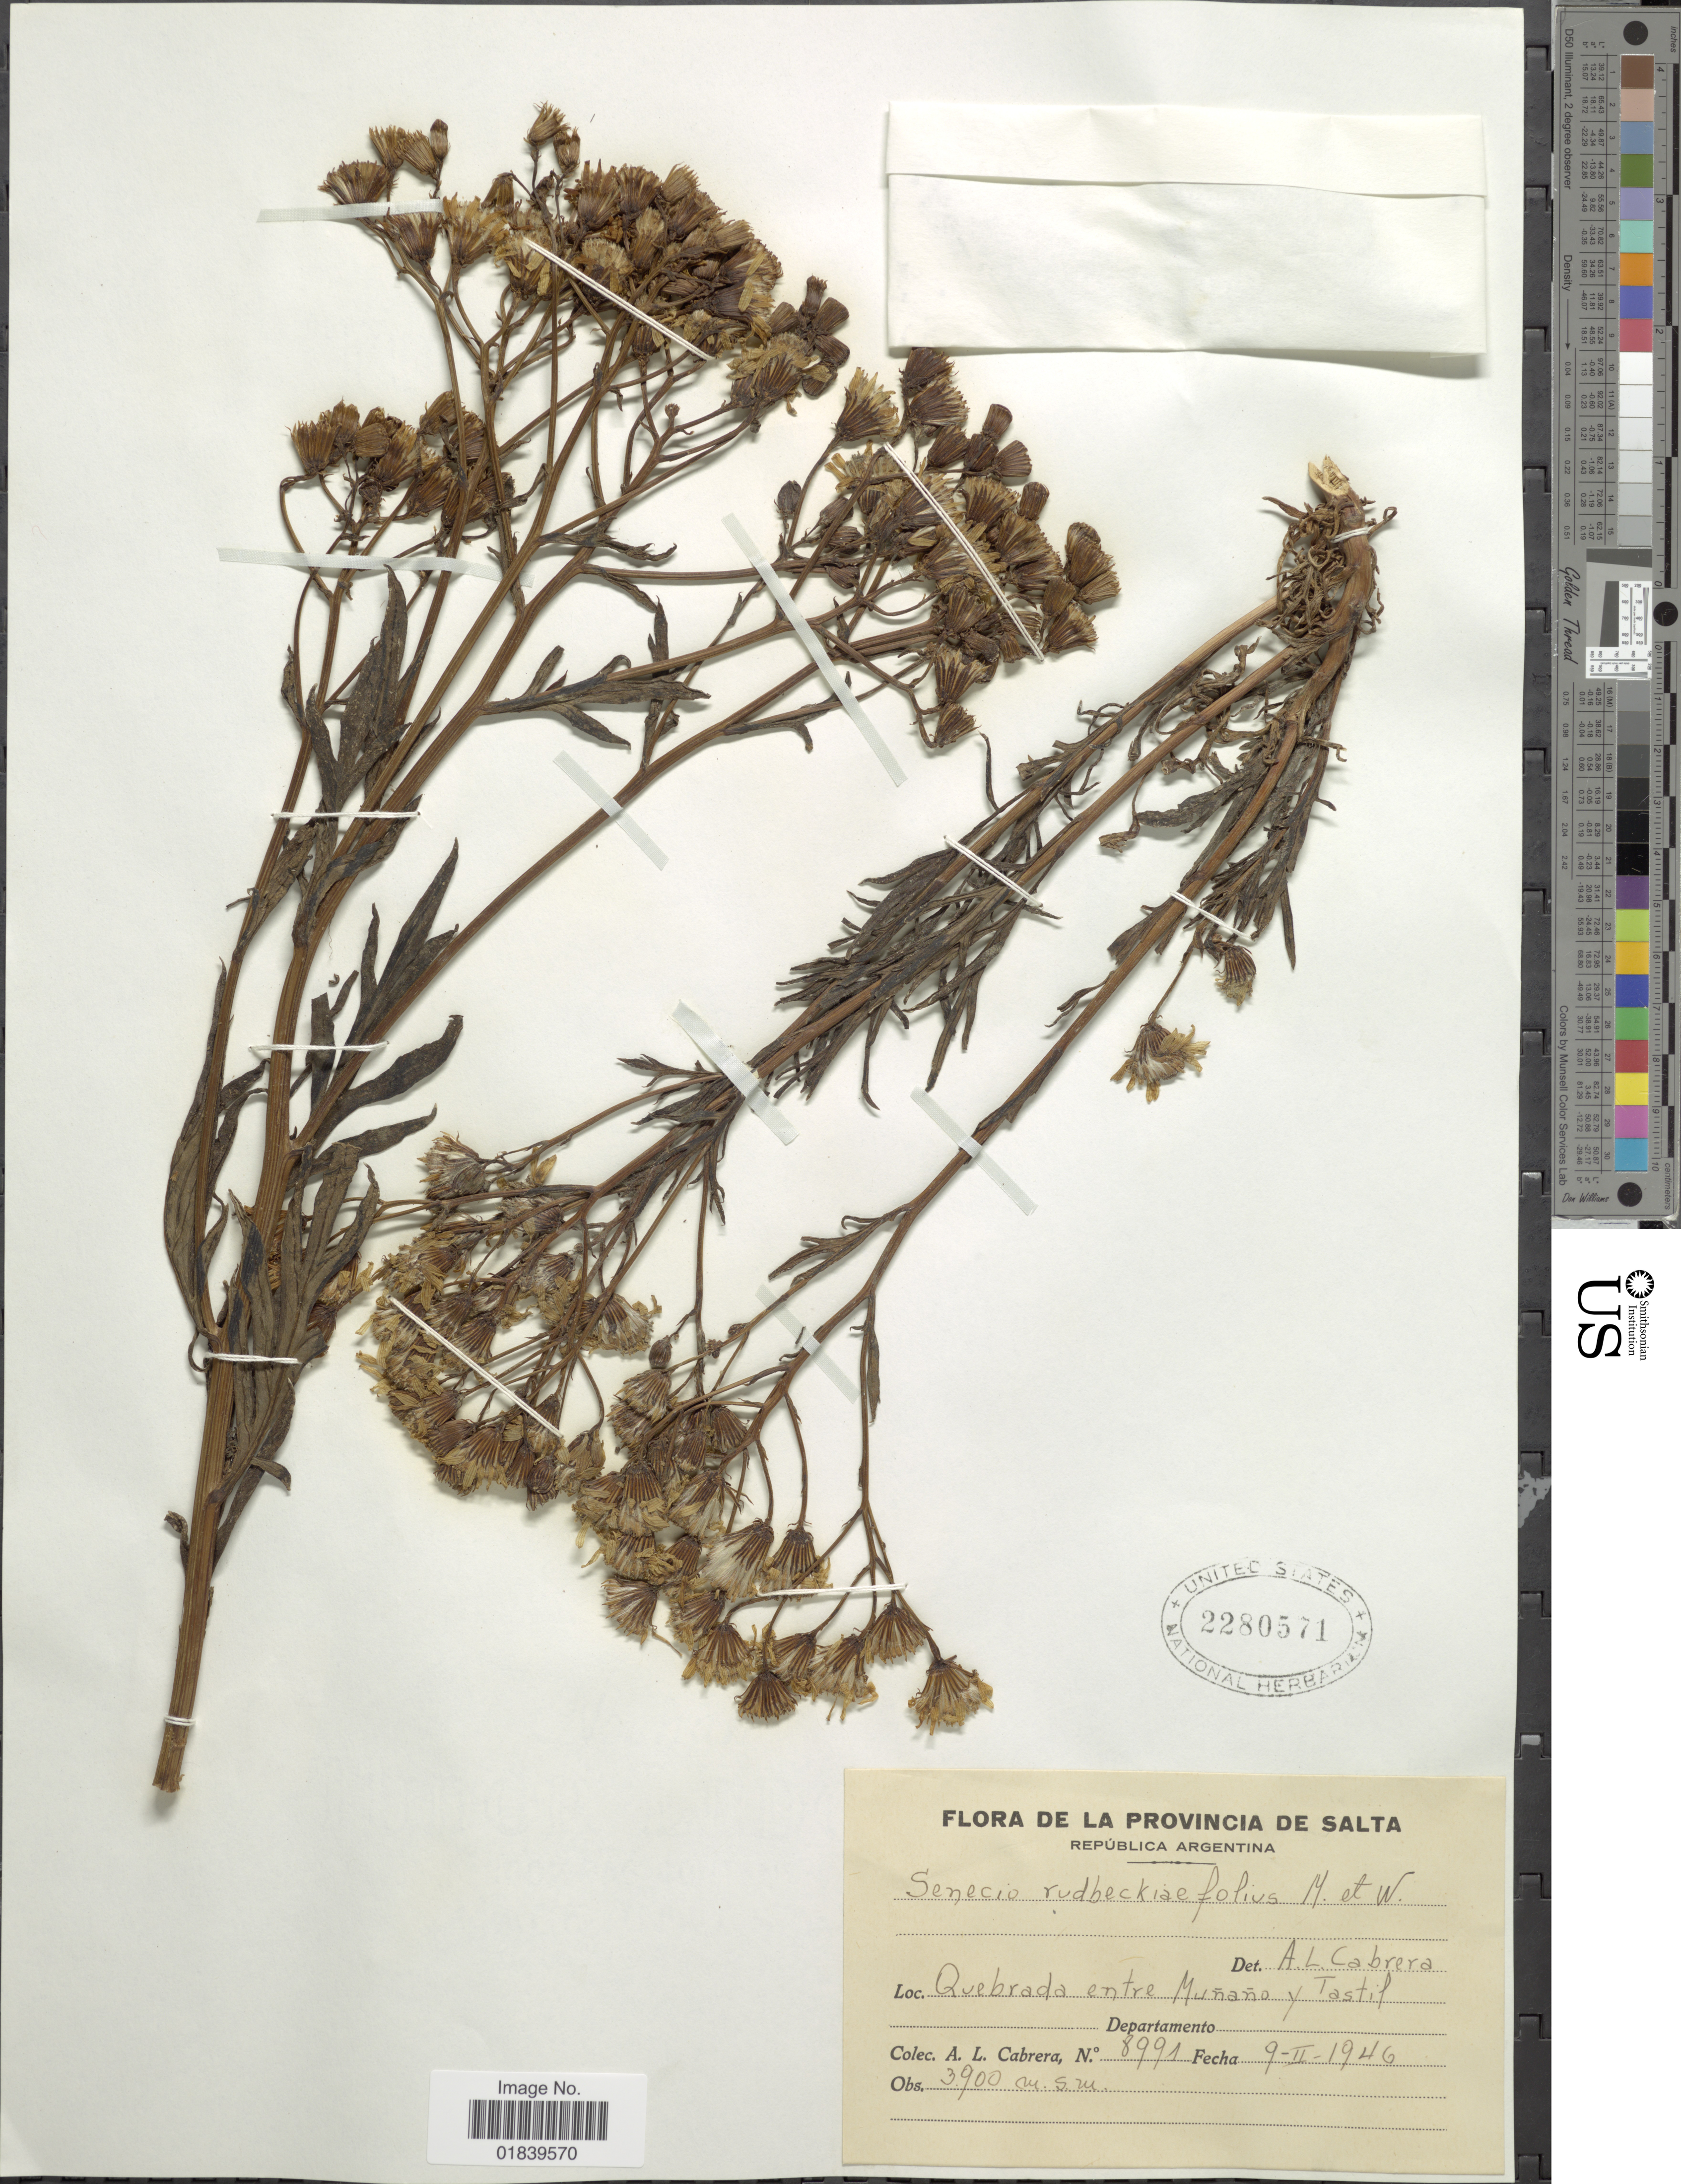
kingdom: Plantae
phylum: Tracheophyta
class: Magnoliopsida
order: Asterales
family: Asteraceae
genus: Senecio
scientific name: Senecio rudbeckiifolius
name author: Meyen & Walp.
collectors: A. L. Cabrera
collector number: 8991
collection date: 1946-02-09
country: Argentina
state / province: Salta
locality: La Provincia de Salta. Quebrada entre Munano y Tastif.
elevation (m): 3900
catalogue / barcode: US 2280571